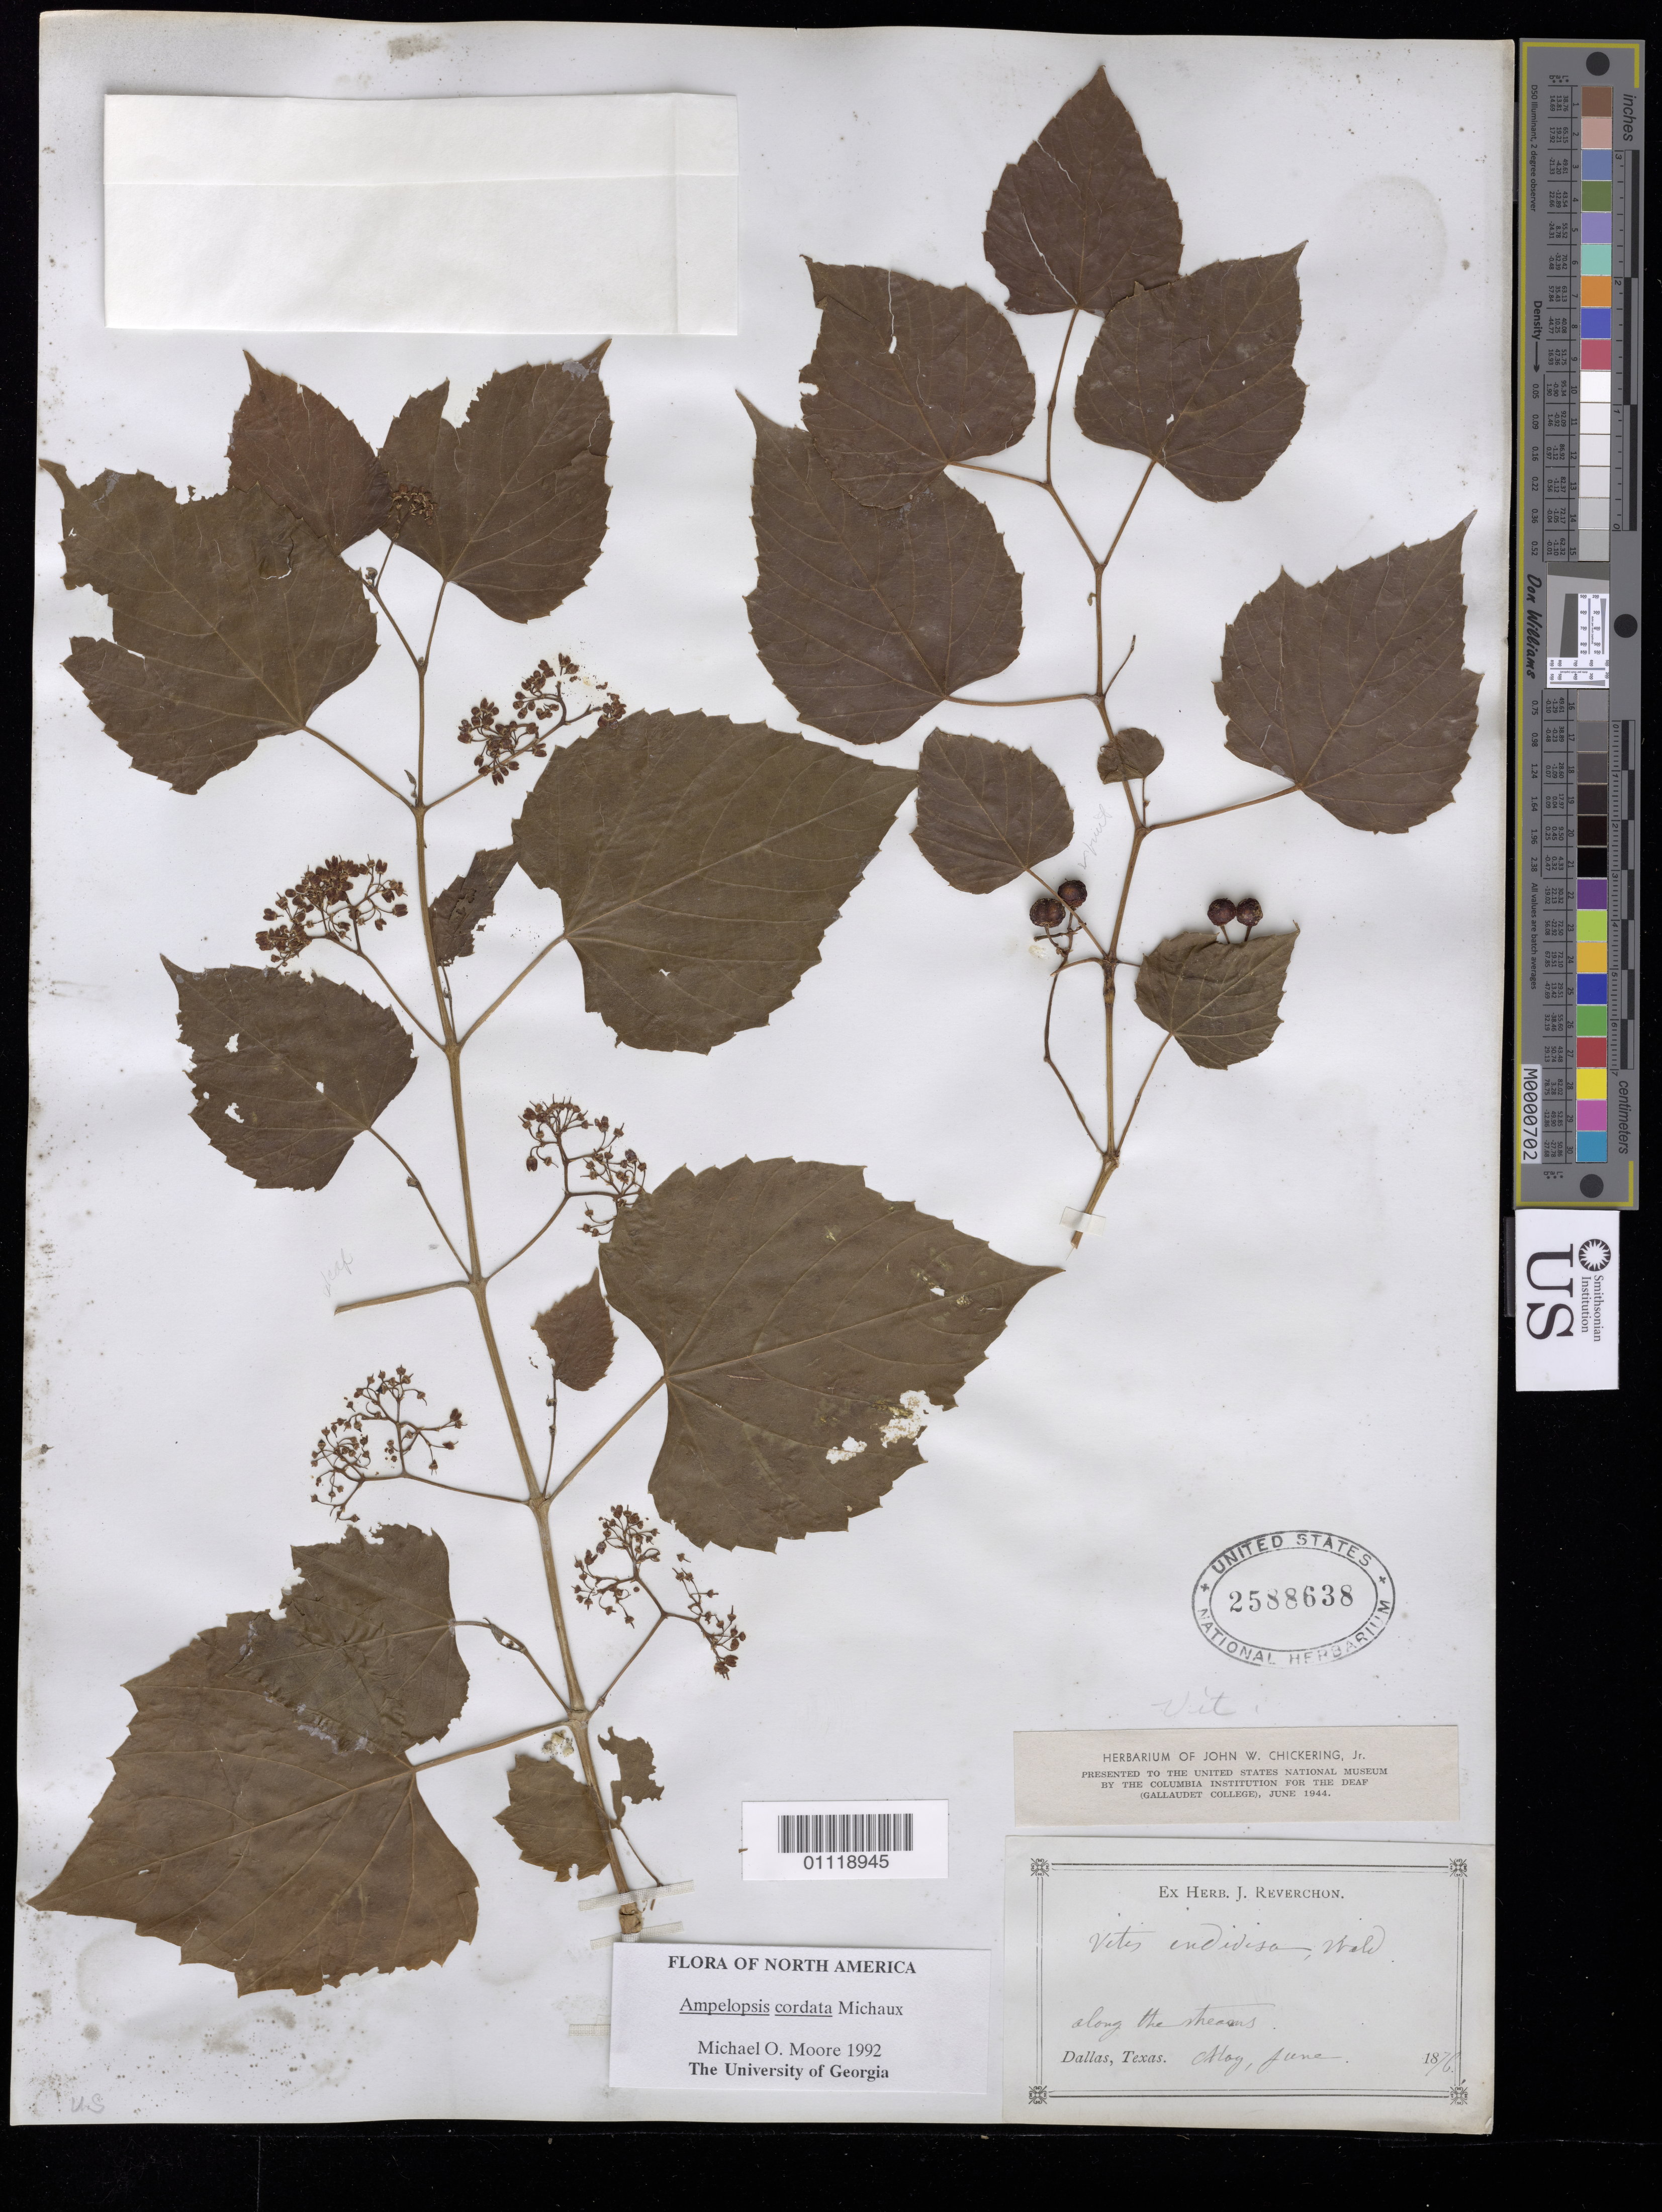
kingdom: Plantae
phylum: Tracheophyta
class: Magnoliopsida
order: Vitales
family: Vitaceae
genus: Ampelopsis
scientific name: Ampelopsis cordata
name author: Michx.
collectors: J. Reverchon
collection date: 1876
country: United States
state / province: Texas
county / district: Dallas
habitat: Along the streams.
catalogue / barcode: US 2588638